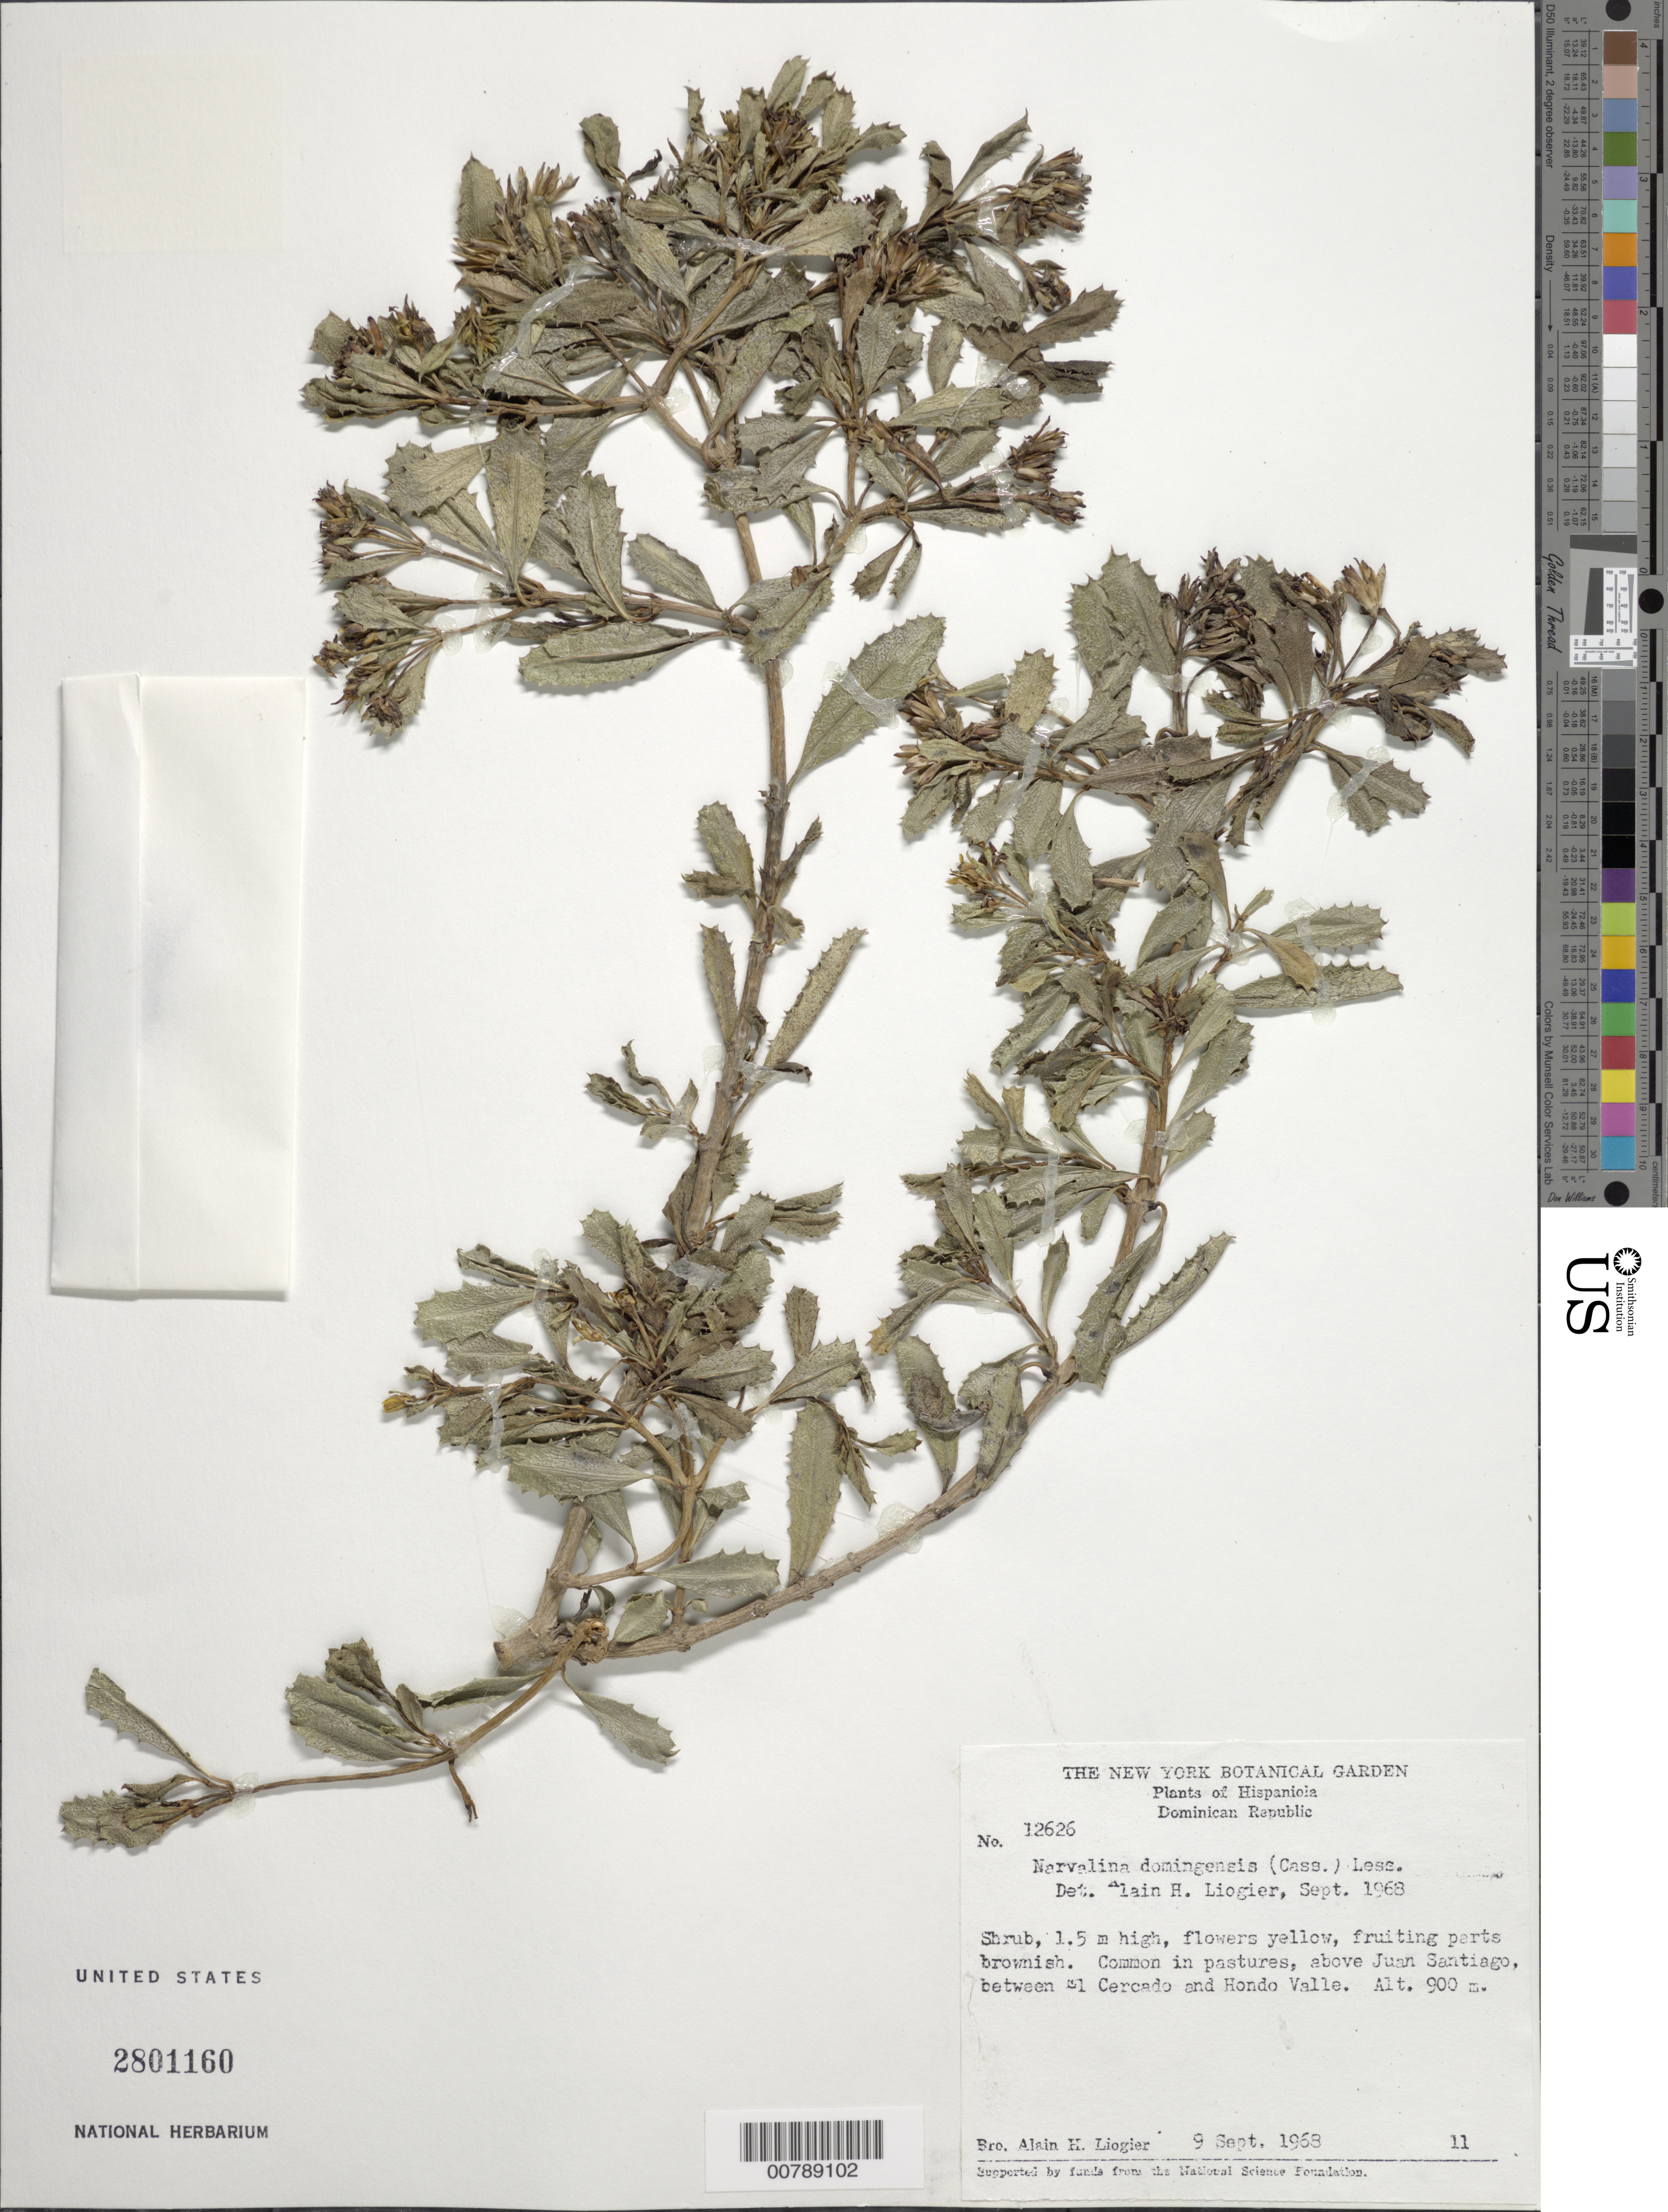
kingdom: Plantae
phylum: Tracheophyta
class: Magnoliopsida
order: Asterales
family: Asteraceae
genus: Narvalina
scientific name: Narvalina domingensis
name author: (Cass.) Less.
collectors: A. H. Liogier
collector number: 12626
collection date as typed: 09 Sep 1968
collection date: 1968-09-09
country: Dominican Republic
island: Hispaniola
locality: Common in pastures, above Juan Santiago, between El Cercado and Hondo Valle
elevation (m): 900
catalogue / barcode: US 2801160